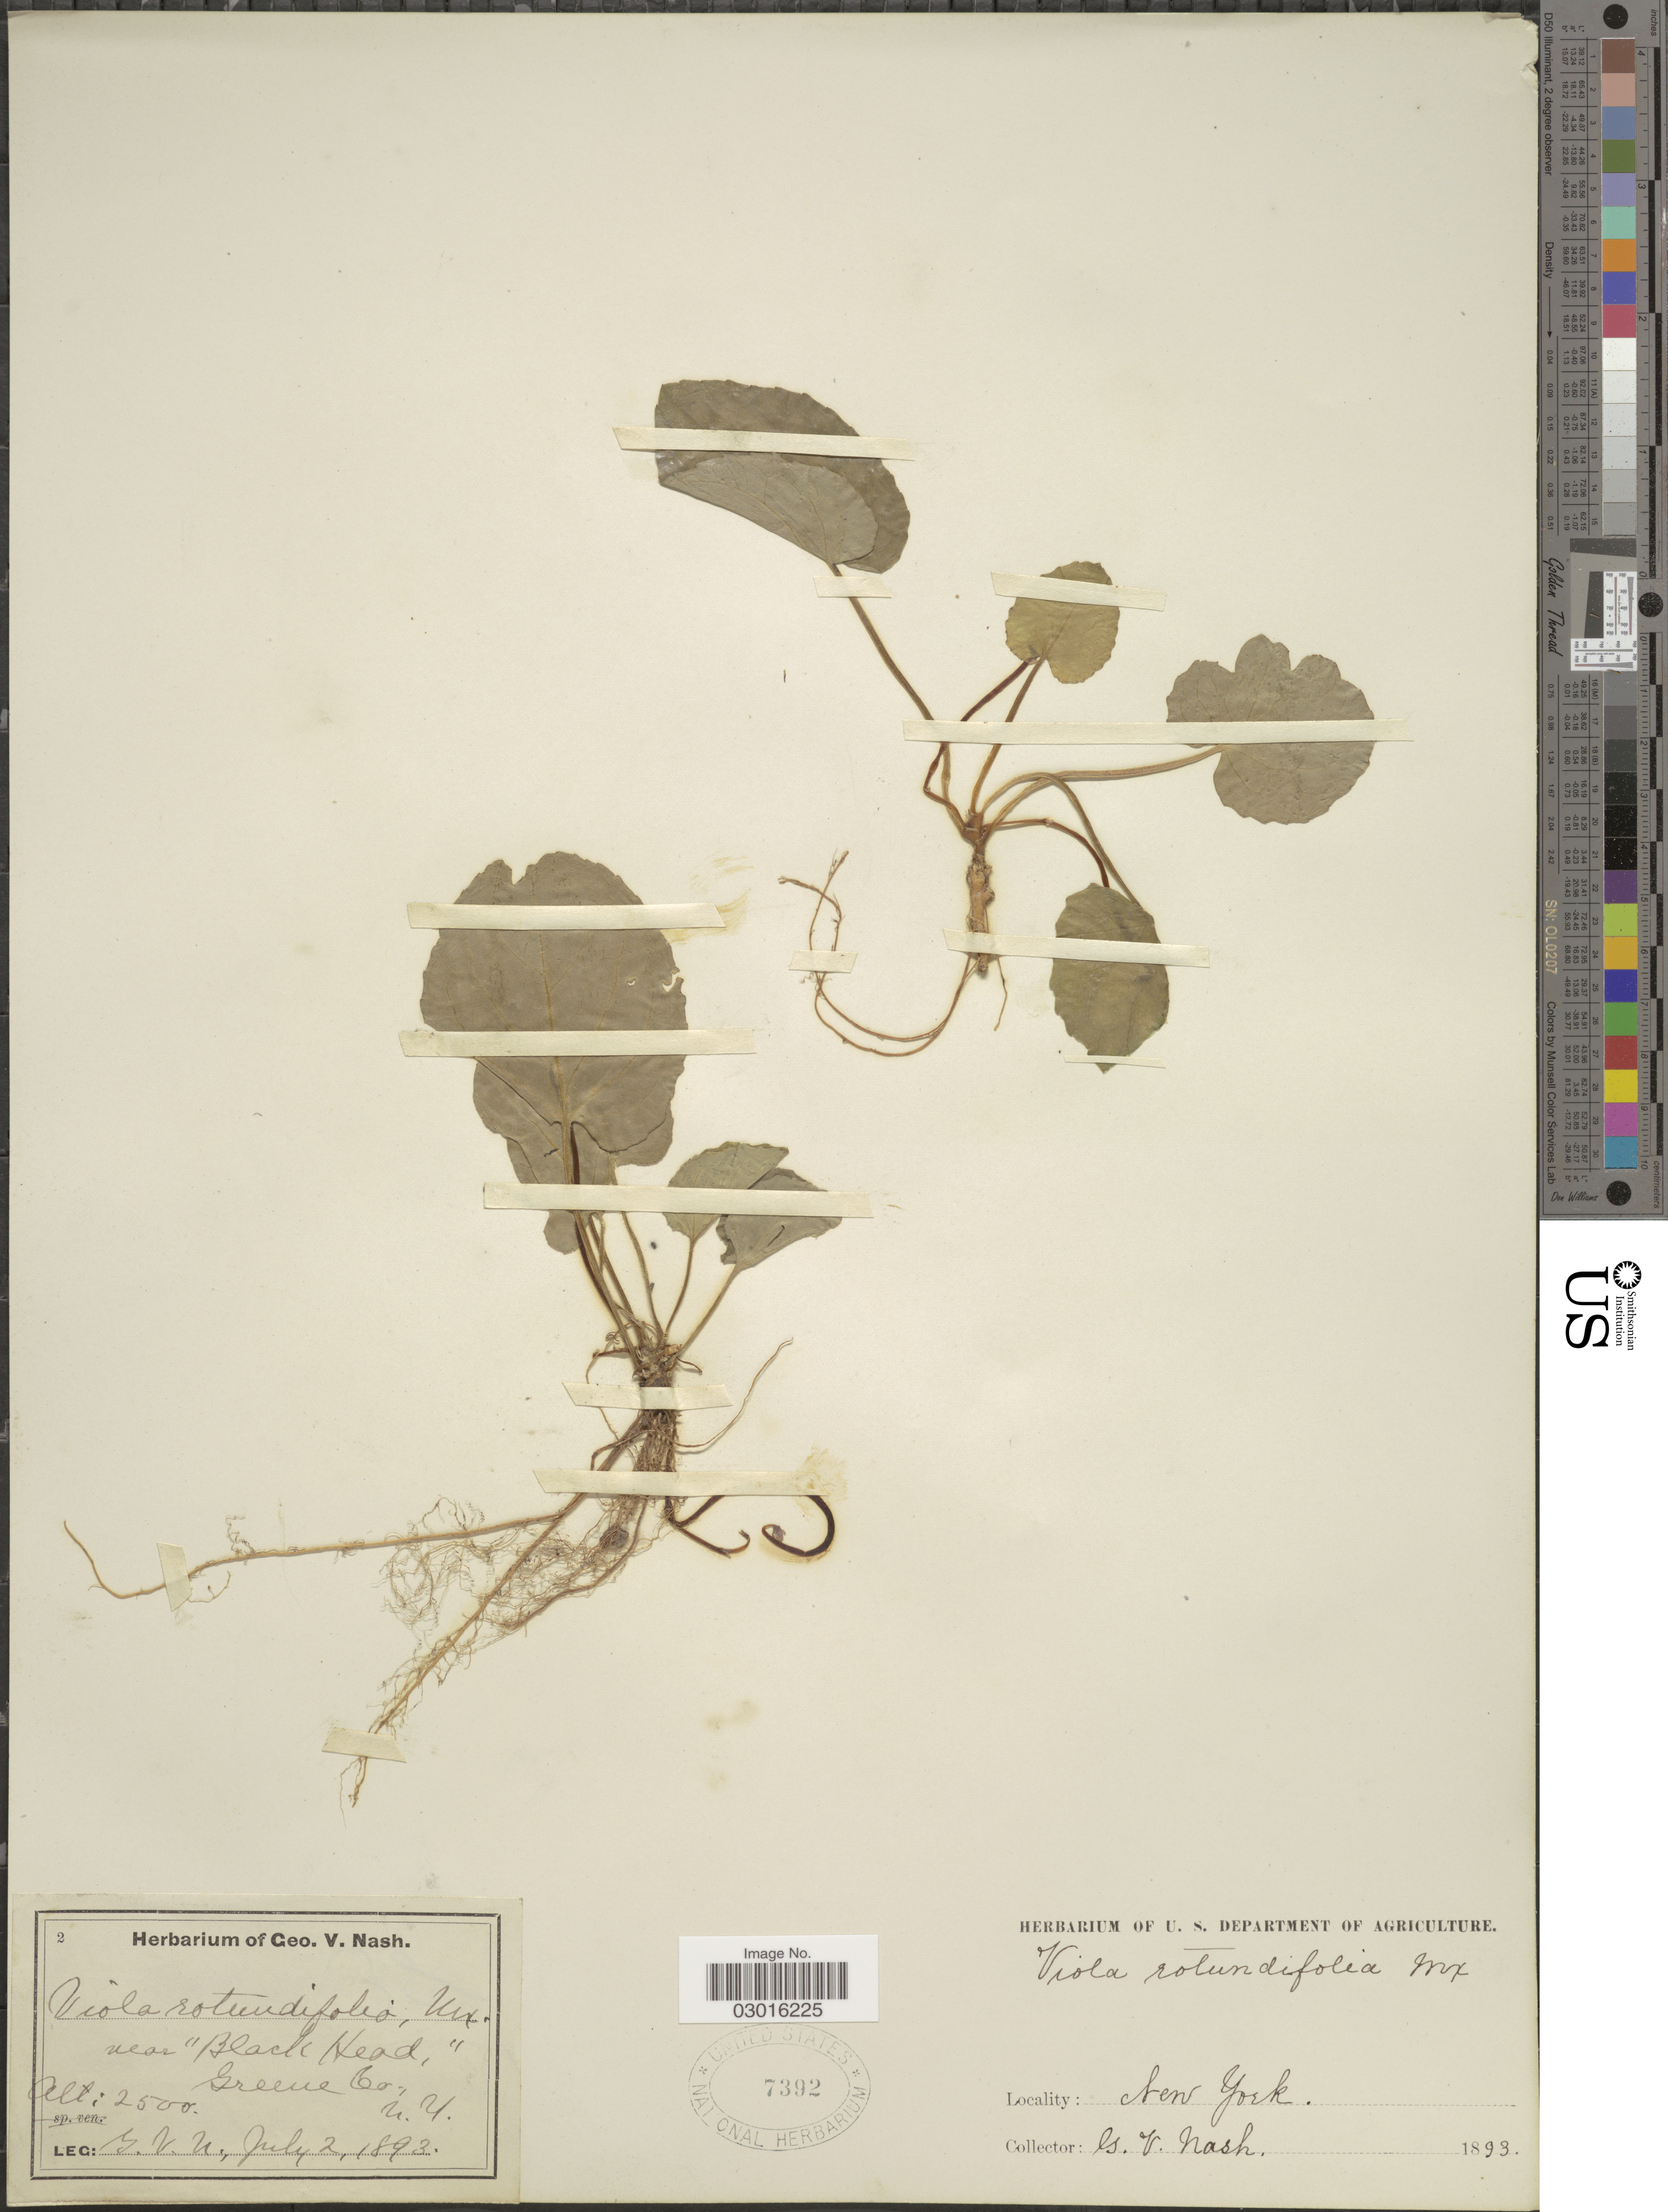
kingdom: Plantae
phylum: Tracheophyta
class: Magnoliopsida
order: Malpighiales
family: Violaceae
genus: Viola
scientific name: Viola rotundifolia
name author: Michx.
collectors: G. V. Nash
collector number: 2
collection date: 1893-07-02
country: United States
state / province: New York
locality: Near "Black Head," Greene Co.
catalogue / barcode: US 7392